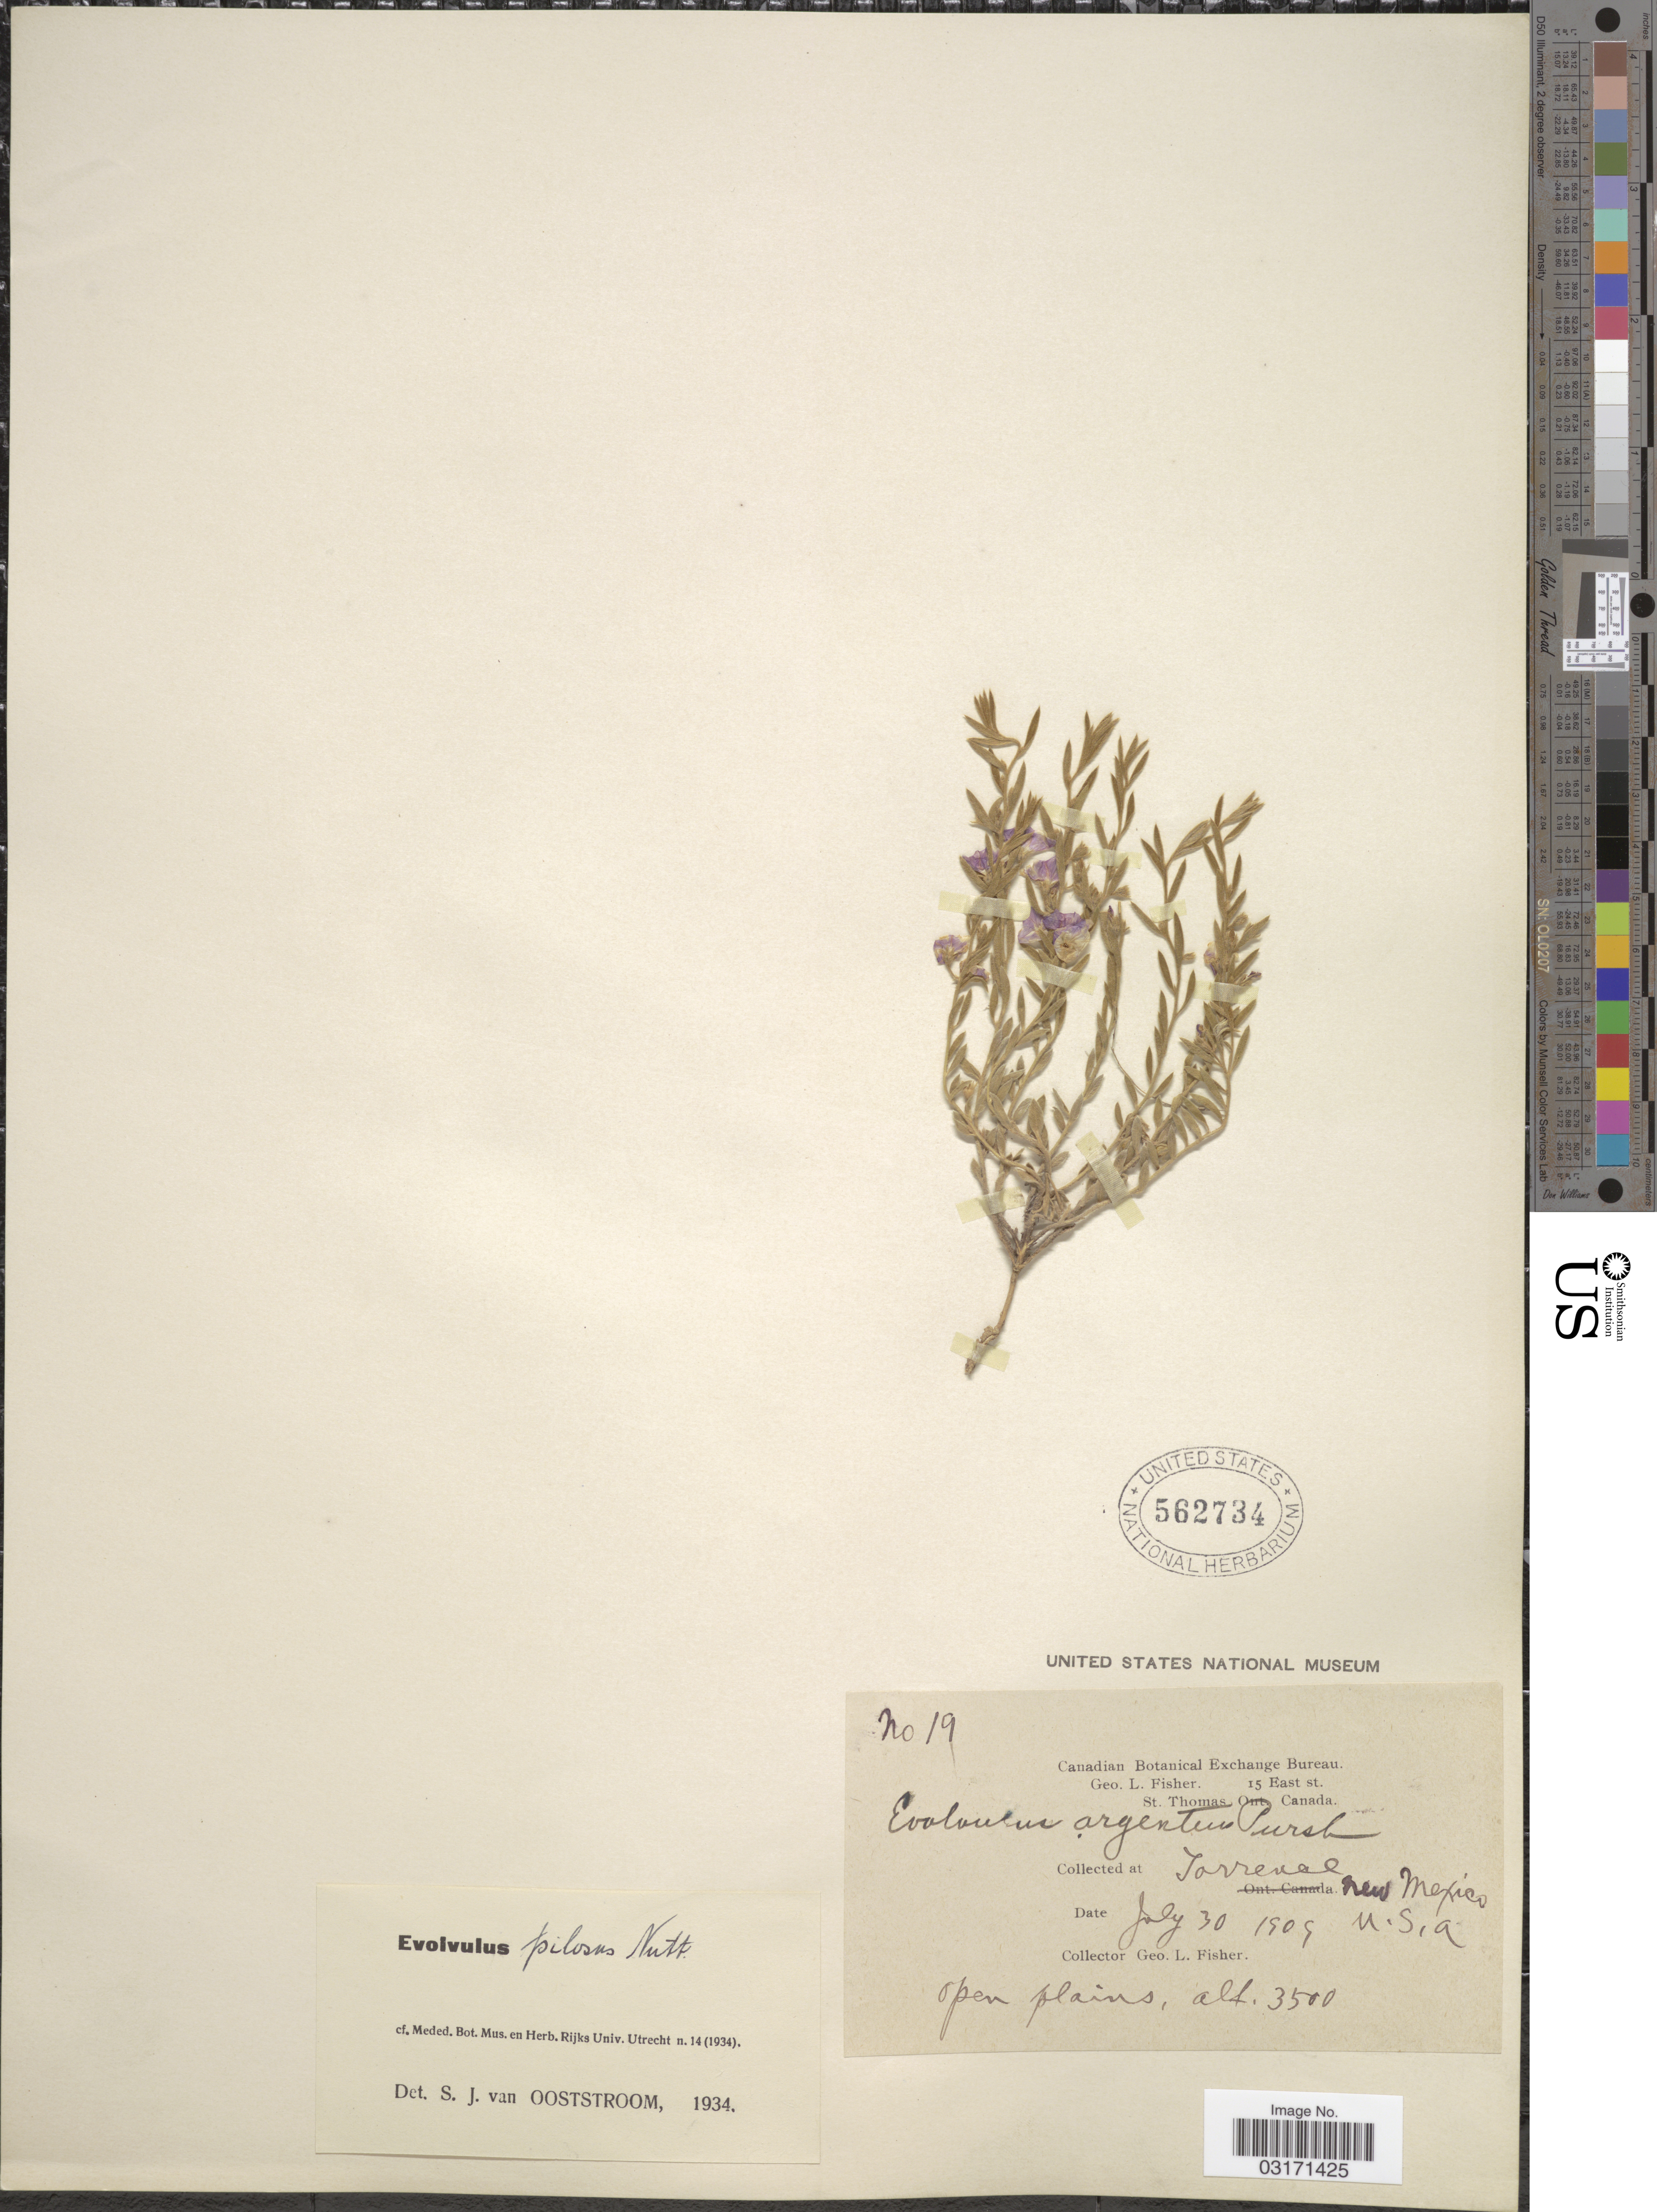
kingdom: Plantae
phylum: Tracheophyta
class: Magnoliopsida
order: Solanales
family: Convolvulaceae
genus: Evolvulus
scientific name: Evolvulus pilosus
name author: Roxb.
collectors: G. L. Fisher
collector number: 19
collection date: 1909-07-30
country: United States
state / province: New Mexico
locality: Torrenal, New Mexico.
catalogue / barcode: US 562734